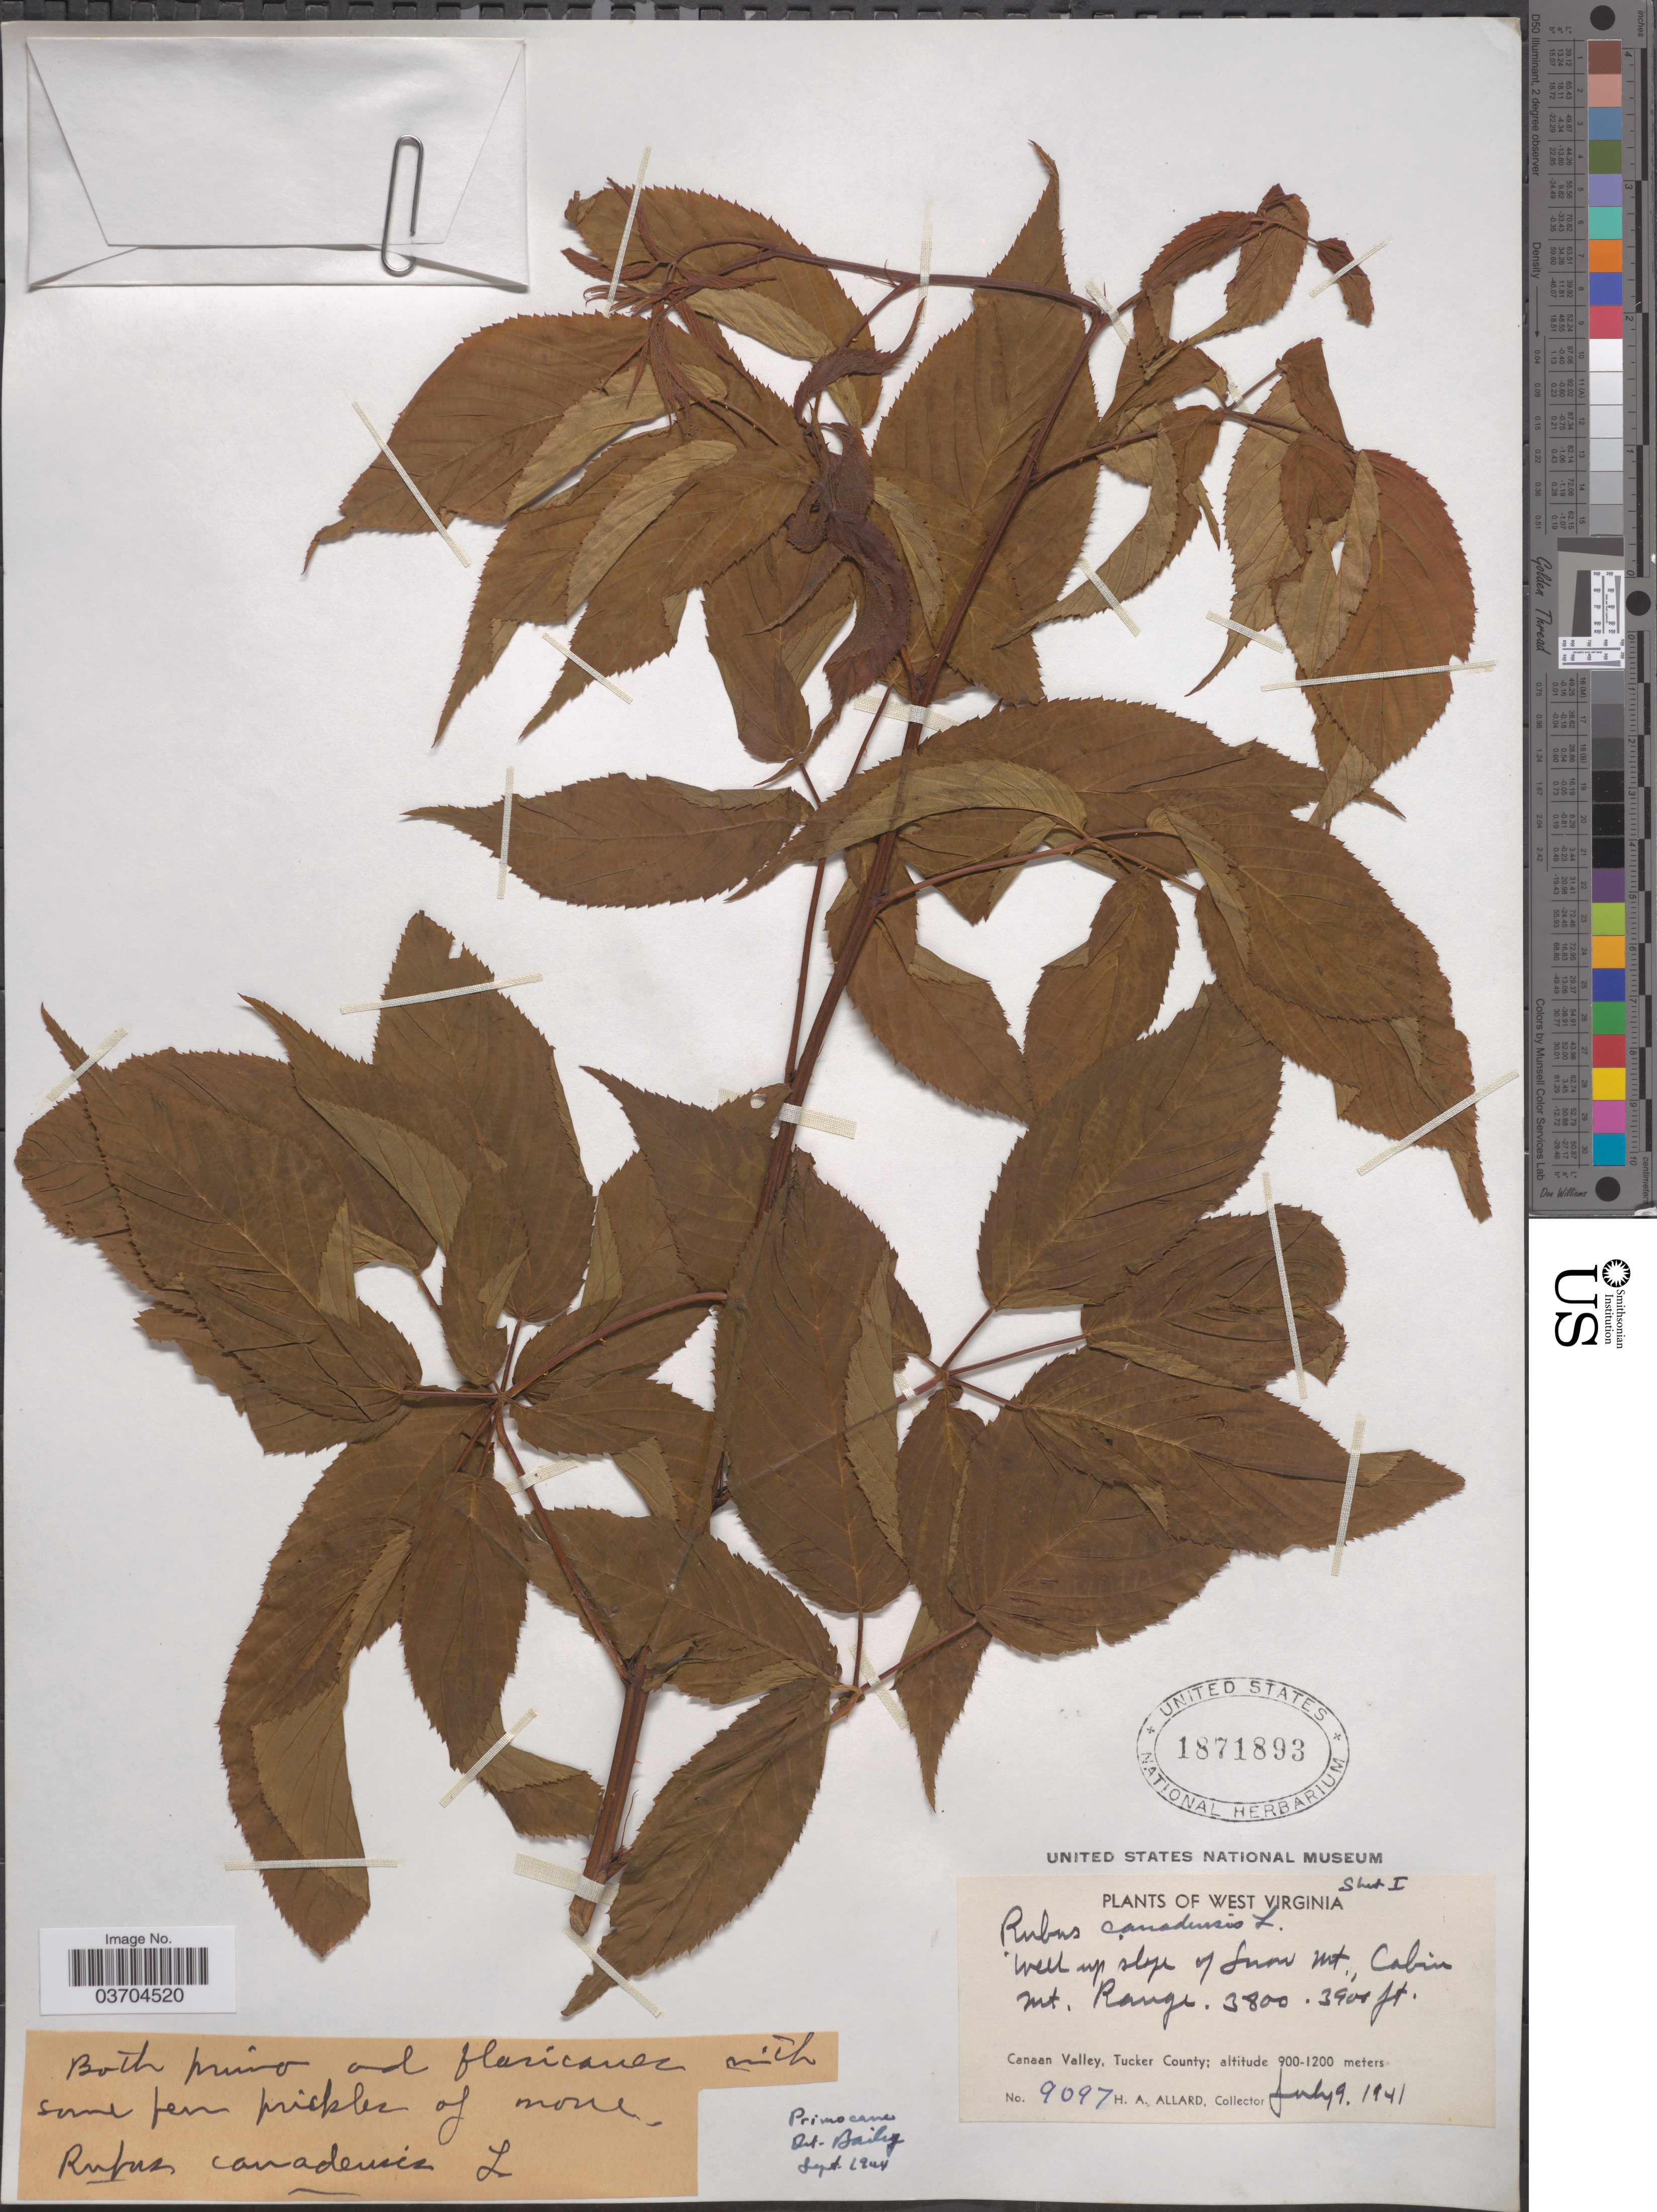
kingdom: Plantae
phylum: Tracheophyta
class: Magnoliopsida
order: Rosales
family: Rosaceae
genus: Rubus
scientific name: Rubus canadensis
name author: L.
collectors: H. A. Allard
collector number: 9097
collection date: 1941-07-09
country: United States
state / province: West Virginia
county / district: Tucker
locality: Well up slope of Snow Mt., Cabin Mt. Range. Canaan Valley, Tucker County.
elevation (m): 1158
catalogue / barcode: US 1871893